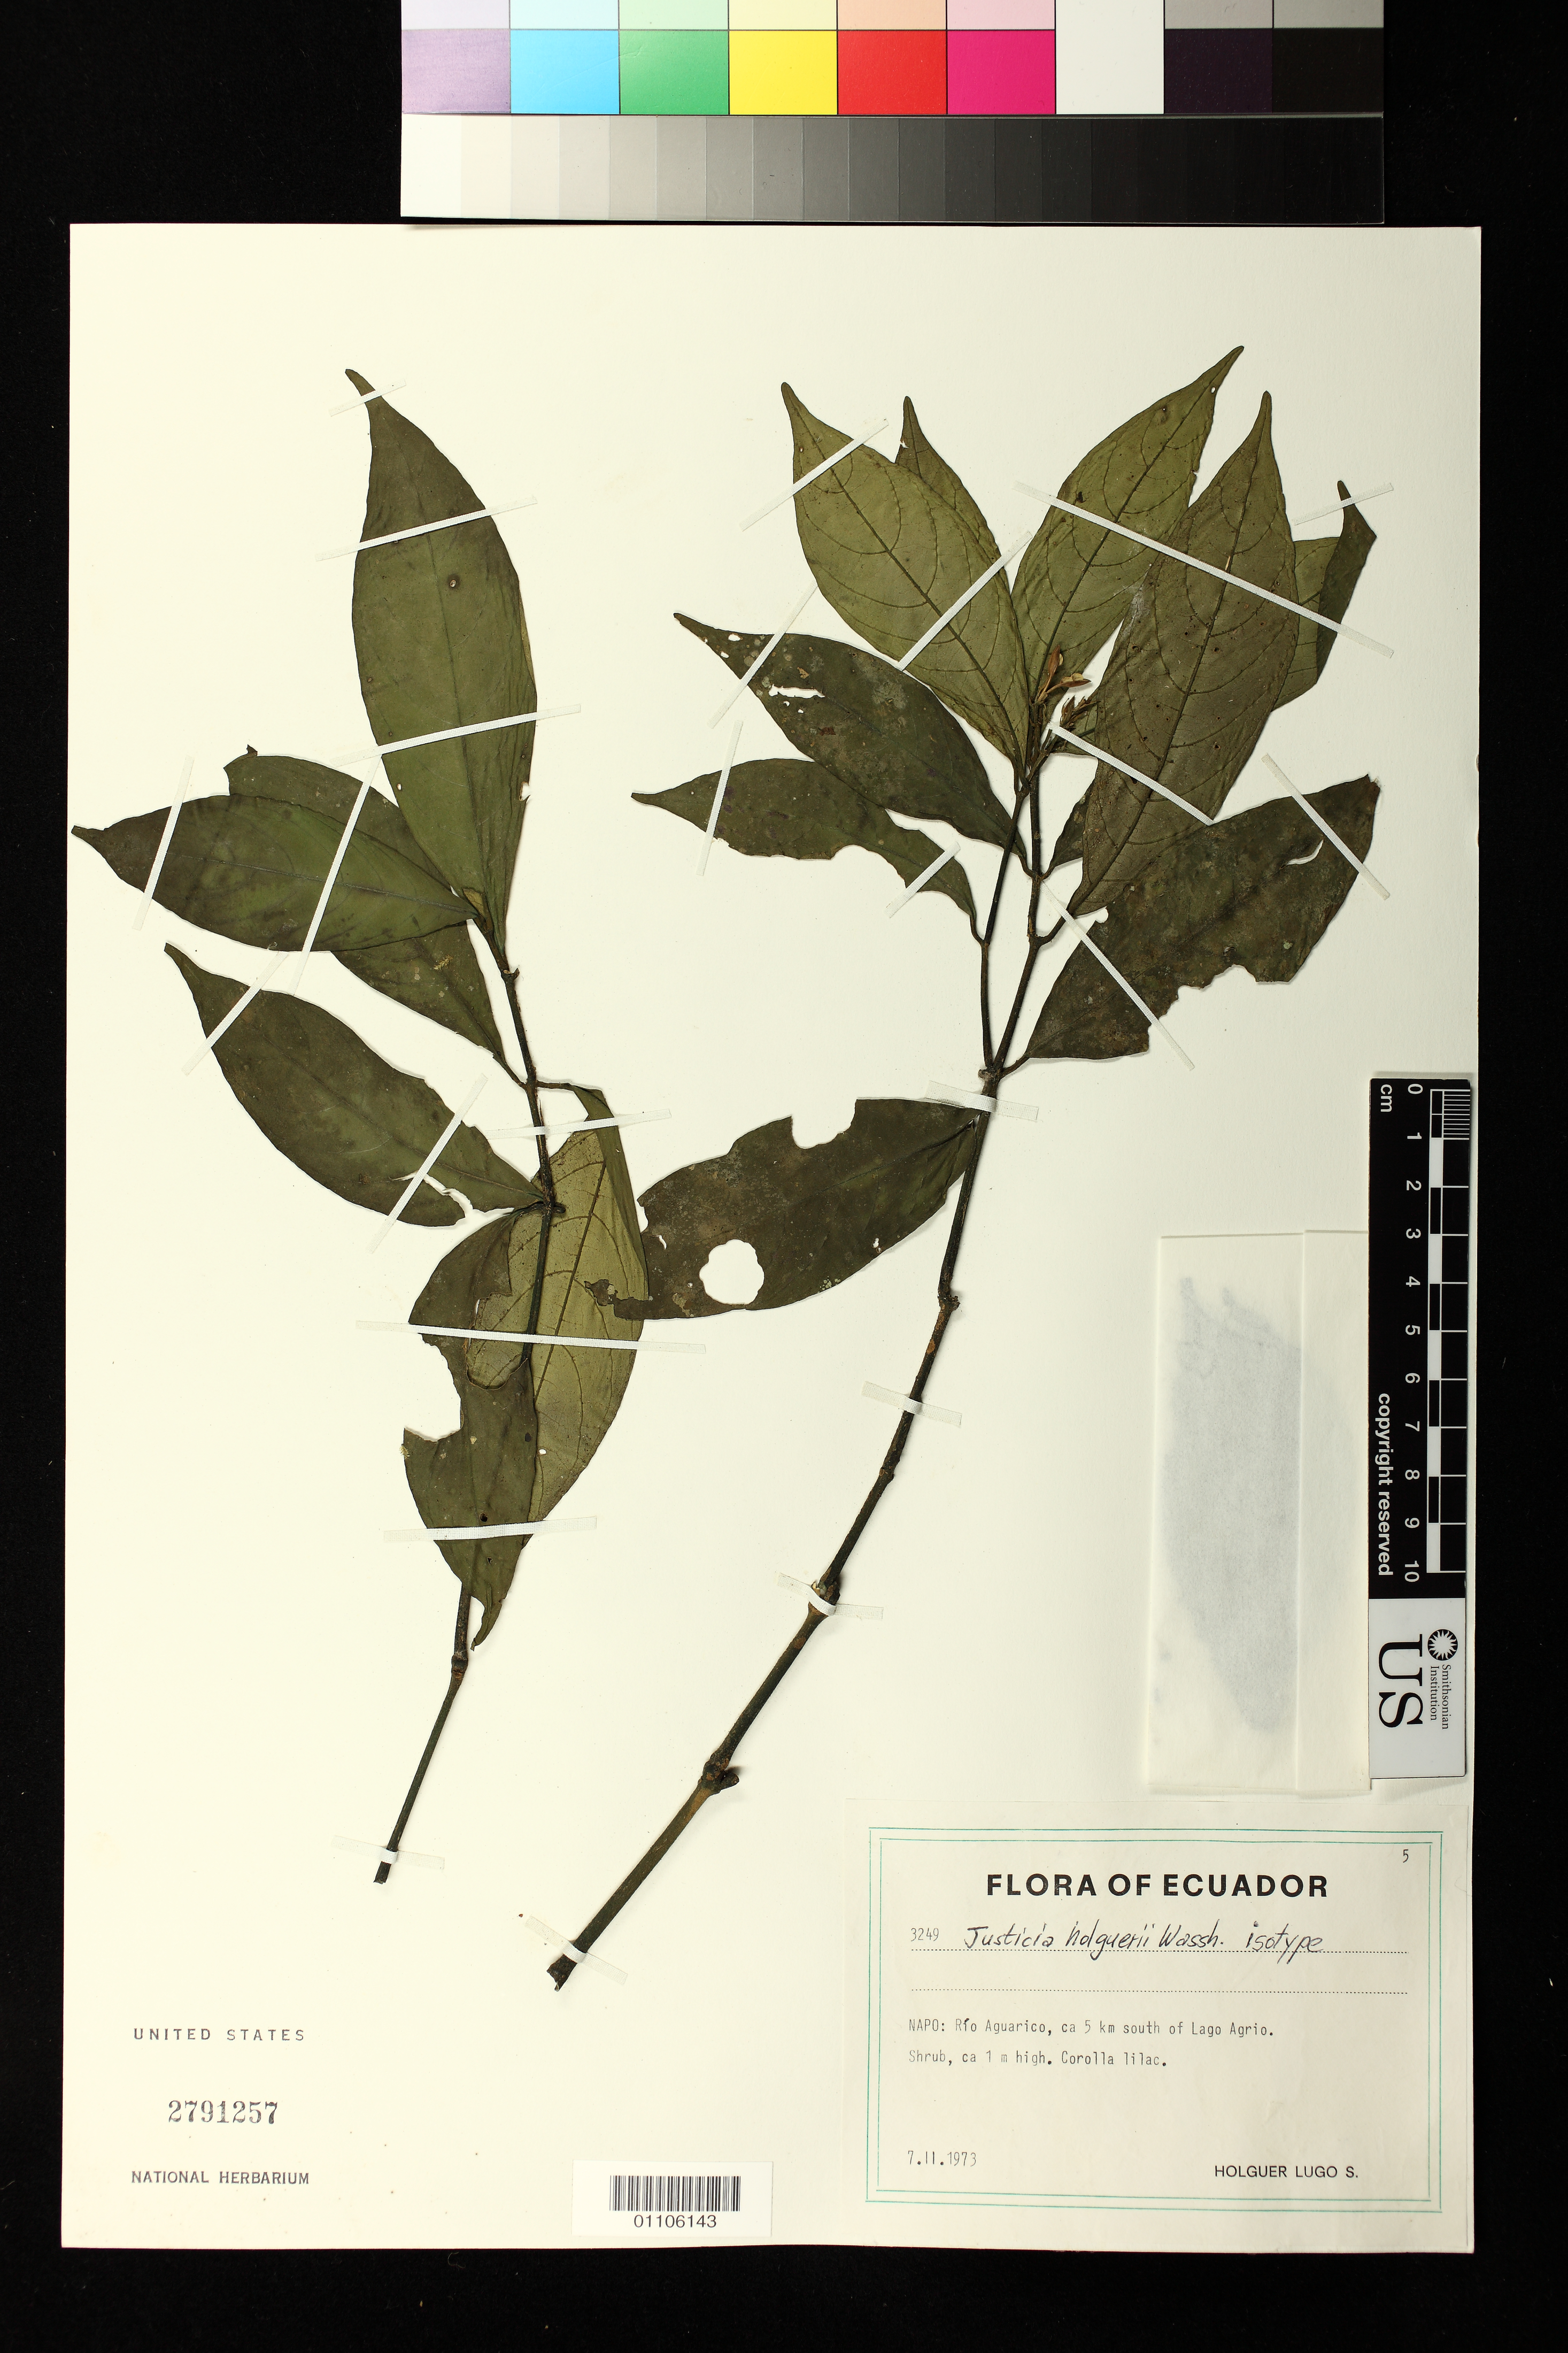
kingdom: Plantae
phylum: Tracheophyta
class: Magnoliopsida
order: Lamiales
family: Acanthaceae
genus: Justicia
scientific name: Justicia holgueri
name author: Wassh.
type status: Isotype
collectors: H. Lugo S.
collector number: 3249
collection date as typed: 7. II. 1973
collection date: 1973-02-07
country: Ecuador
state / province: Napo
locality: Rio Aguarico, ca. 5 km. south of Lago Agrio.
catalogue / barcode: US 2791257